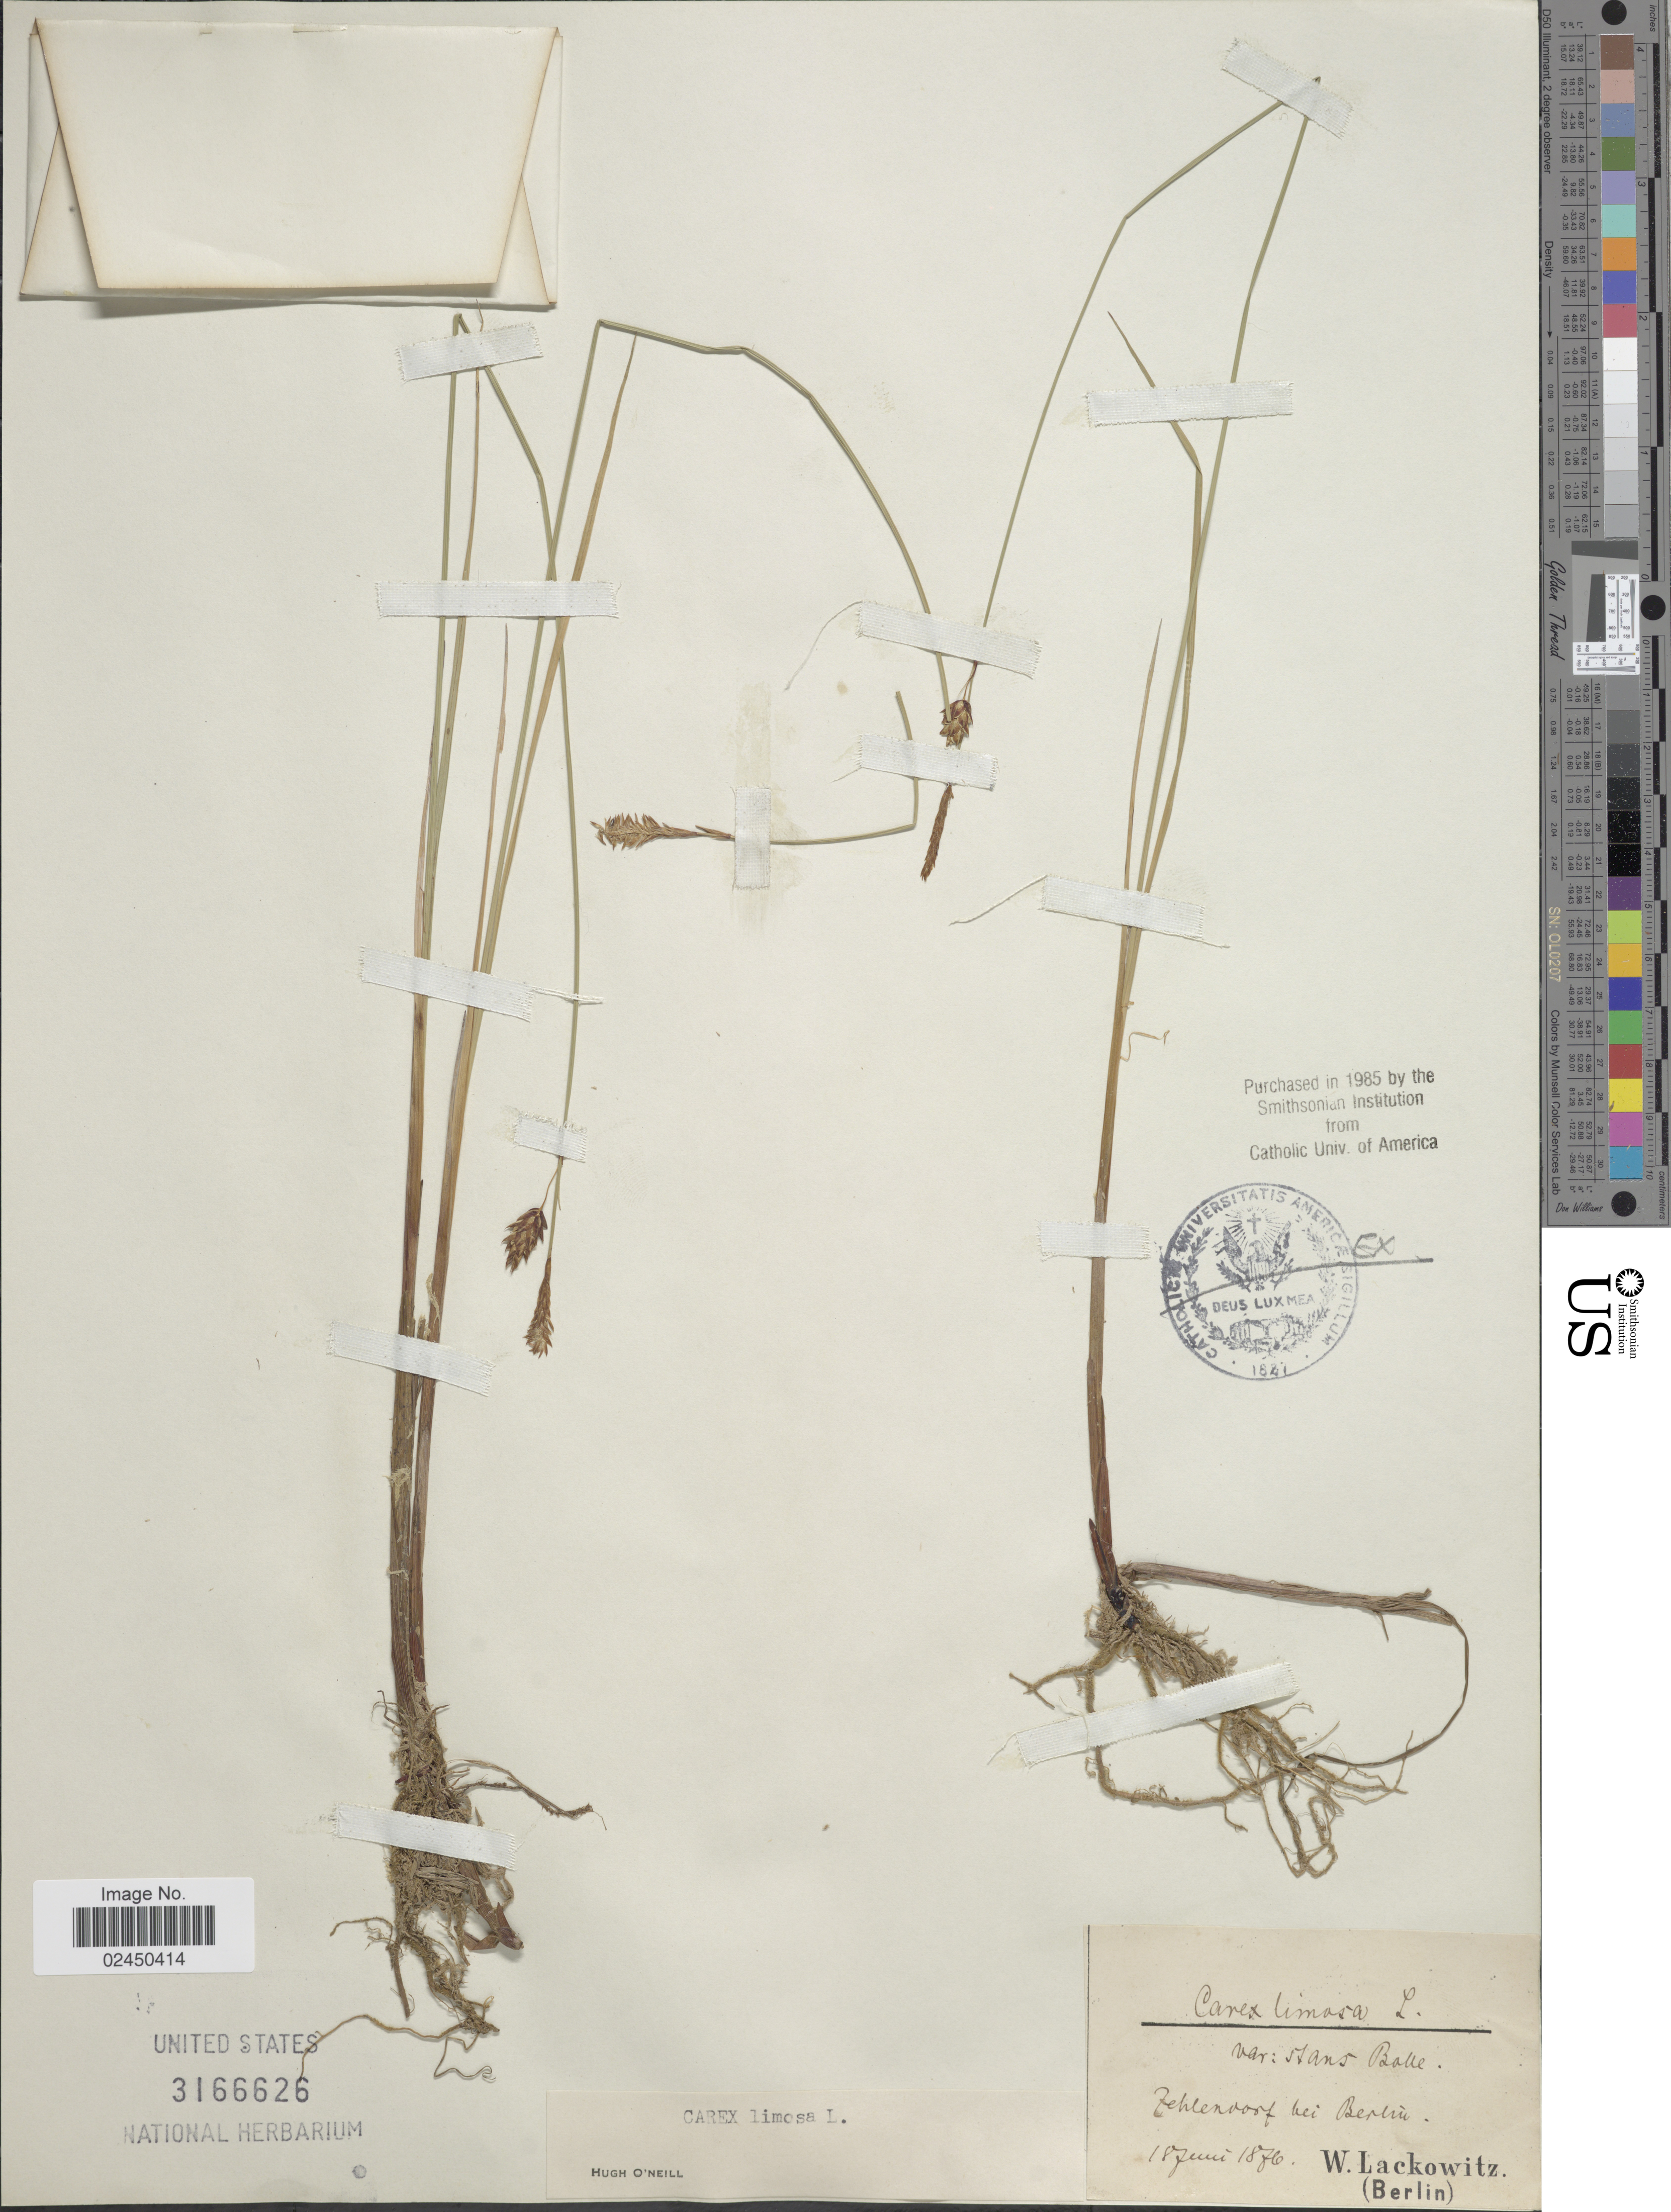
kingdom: Plantae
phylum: Tracheophyta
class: Liliopsida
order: Poales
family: Cyperaceae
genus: Carex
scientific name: Carex limosa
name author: L.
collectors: B. Lackosnitz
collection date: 1876-06-18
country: Germany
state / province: Berlin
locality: Zehlendorf bei Berlin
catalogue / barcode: US 3166626